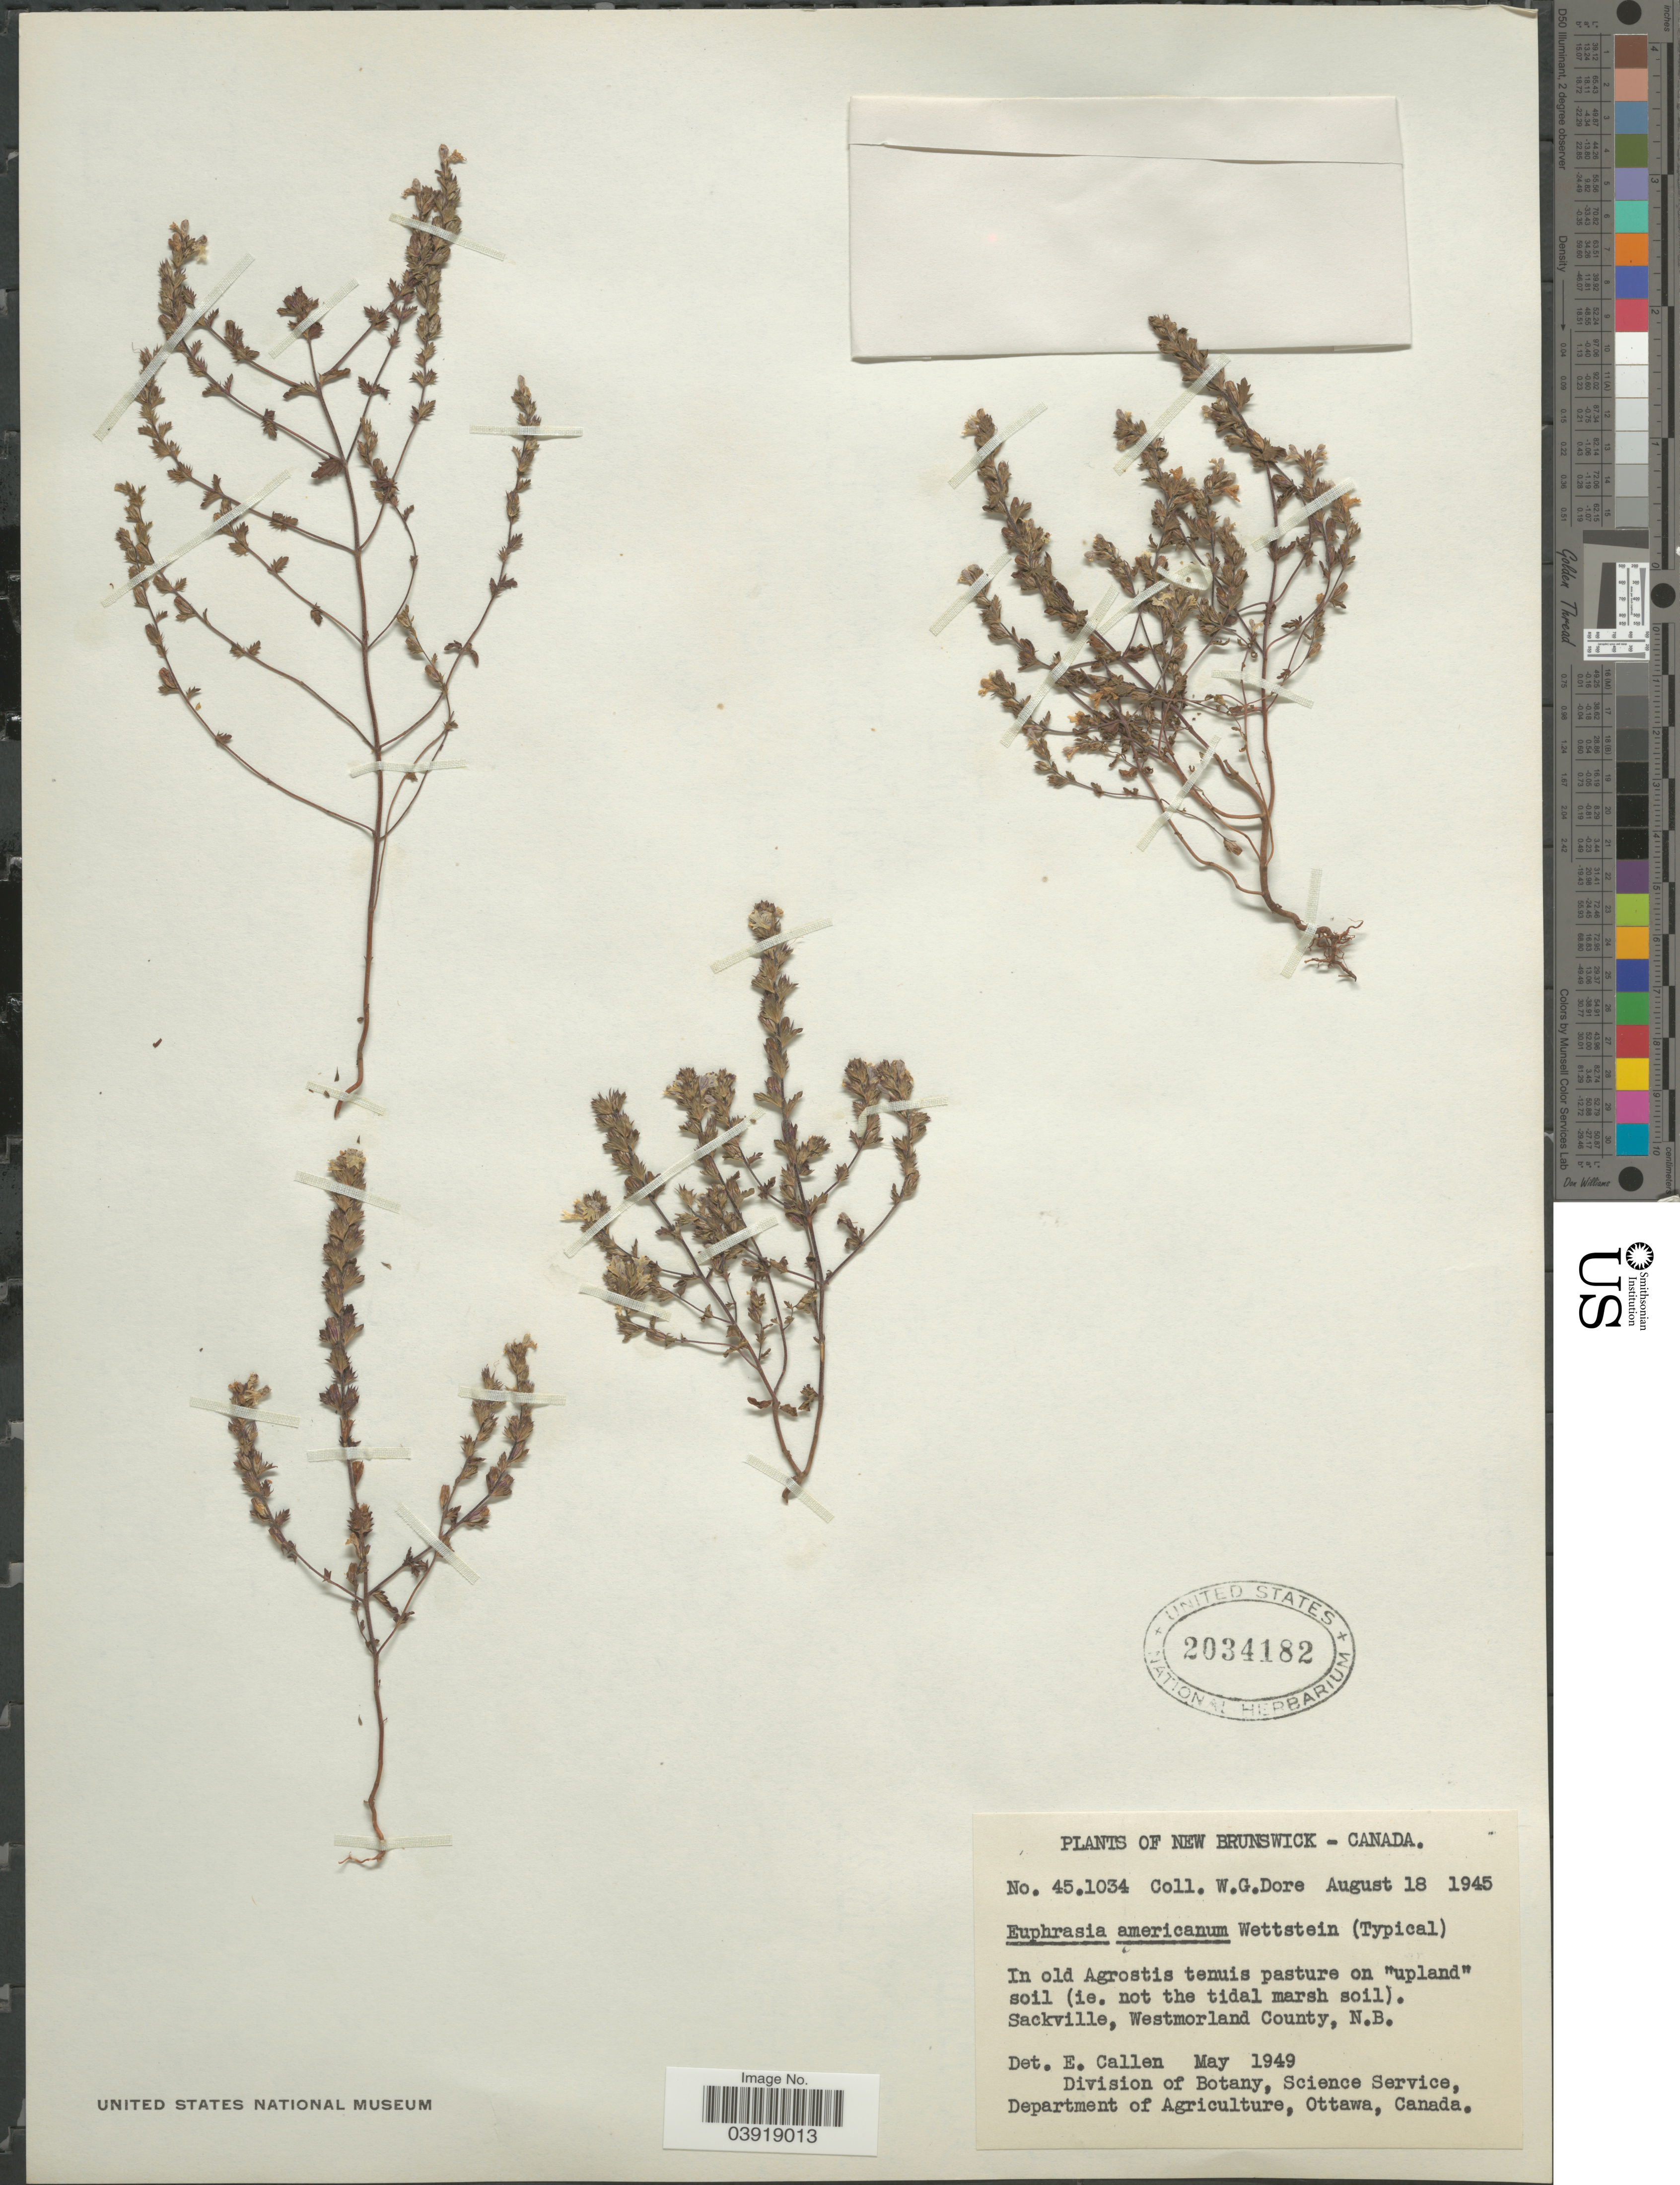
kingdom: Plantae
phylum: Tracheophyta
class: Magnoliopsida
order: Lamiales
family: Orobanchaceae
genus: Euphrasia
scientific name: Euphrasia americana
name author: Wettst.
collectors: W. Dore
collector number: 451034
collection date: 1945-08-18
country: Canada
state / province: New Brunswick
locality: Sackville, Westmorland County.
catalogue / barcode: US 2034182